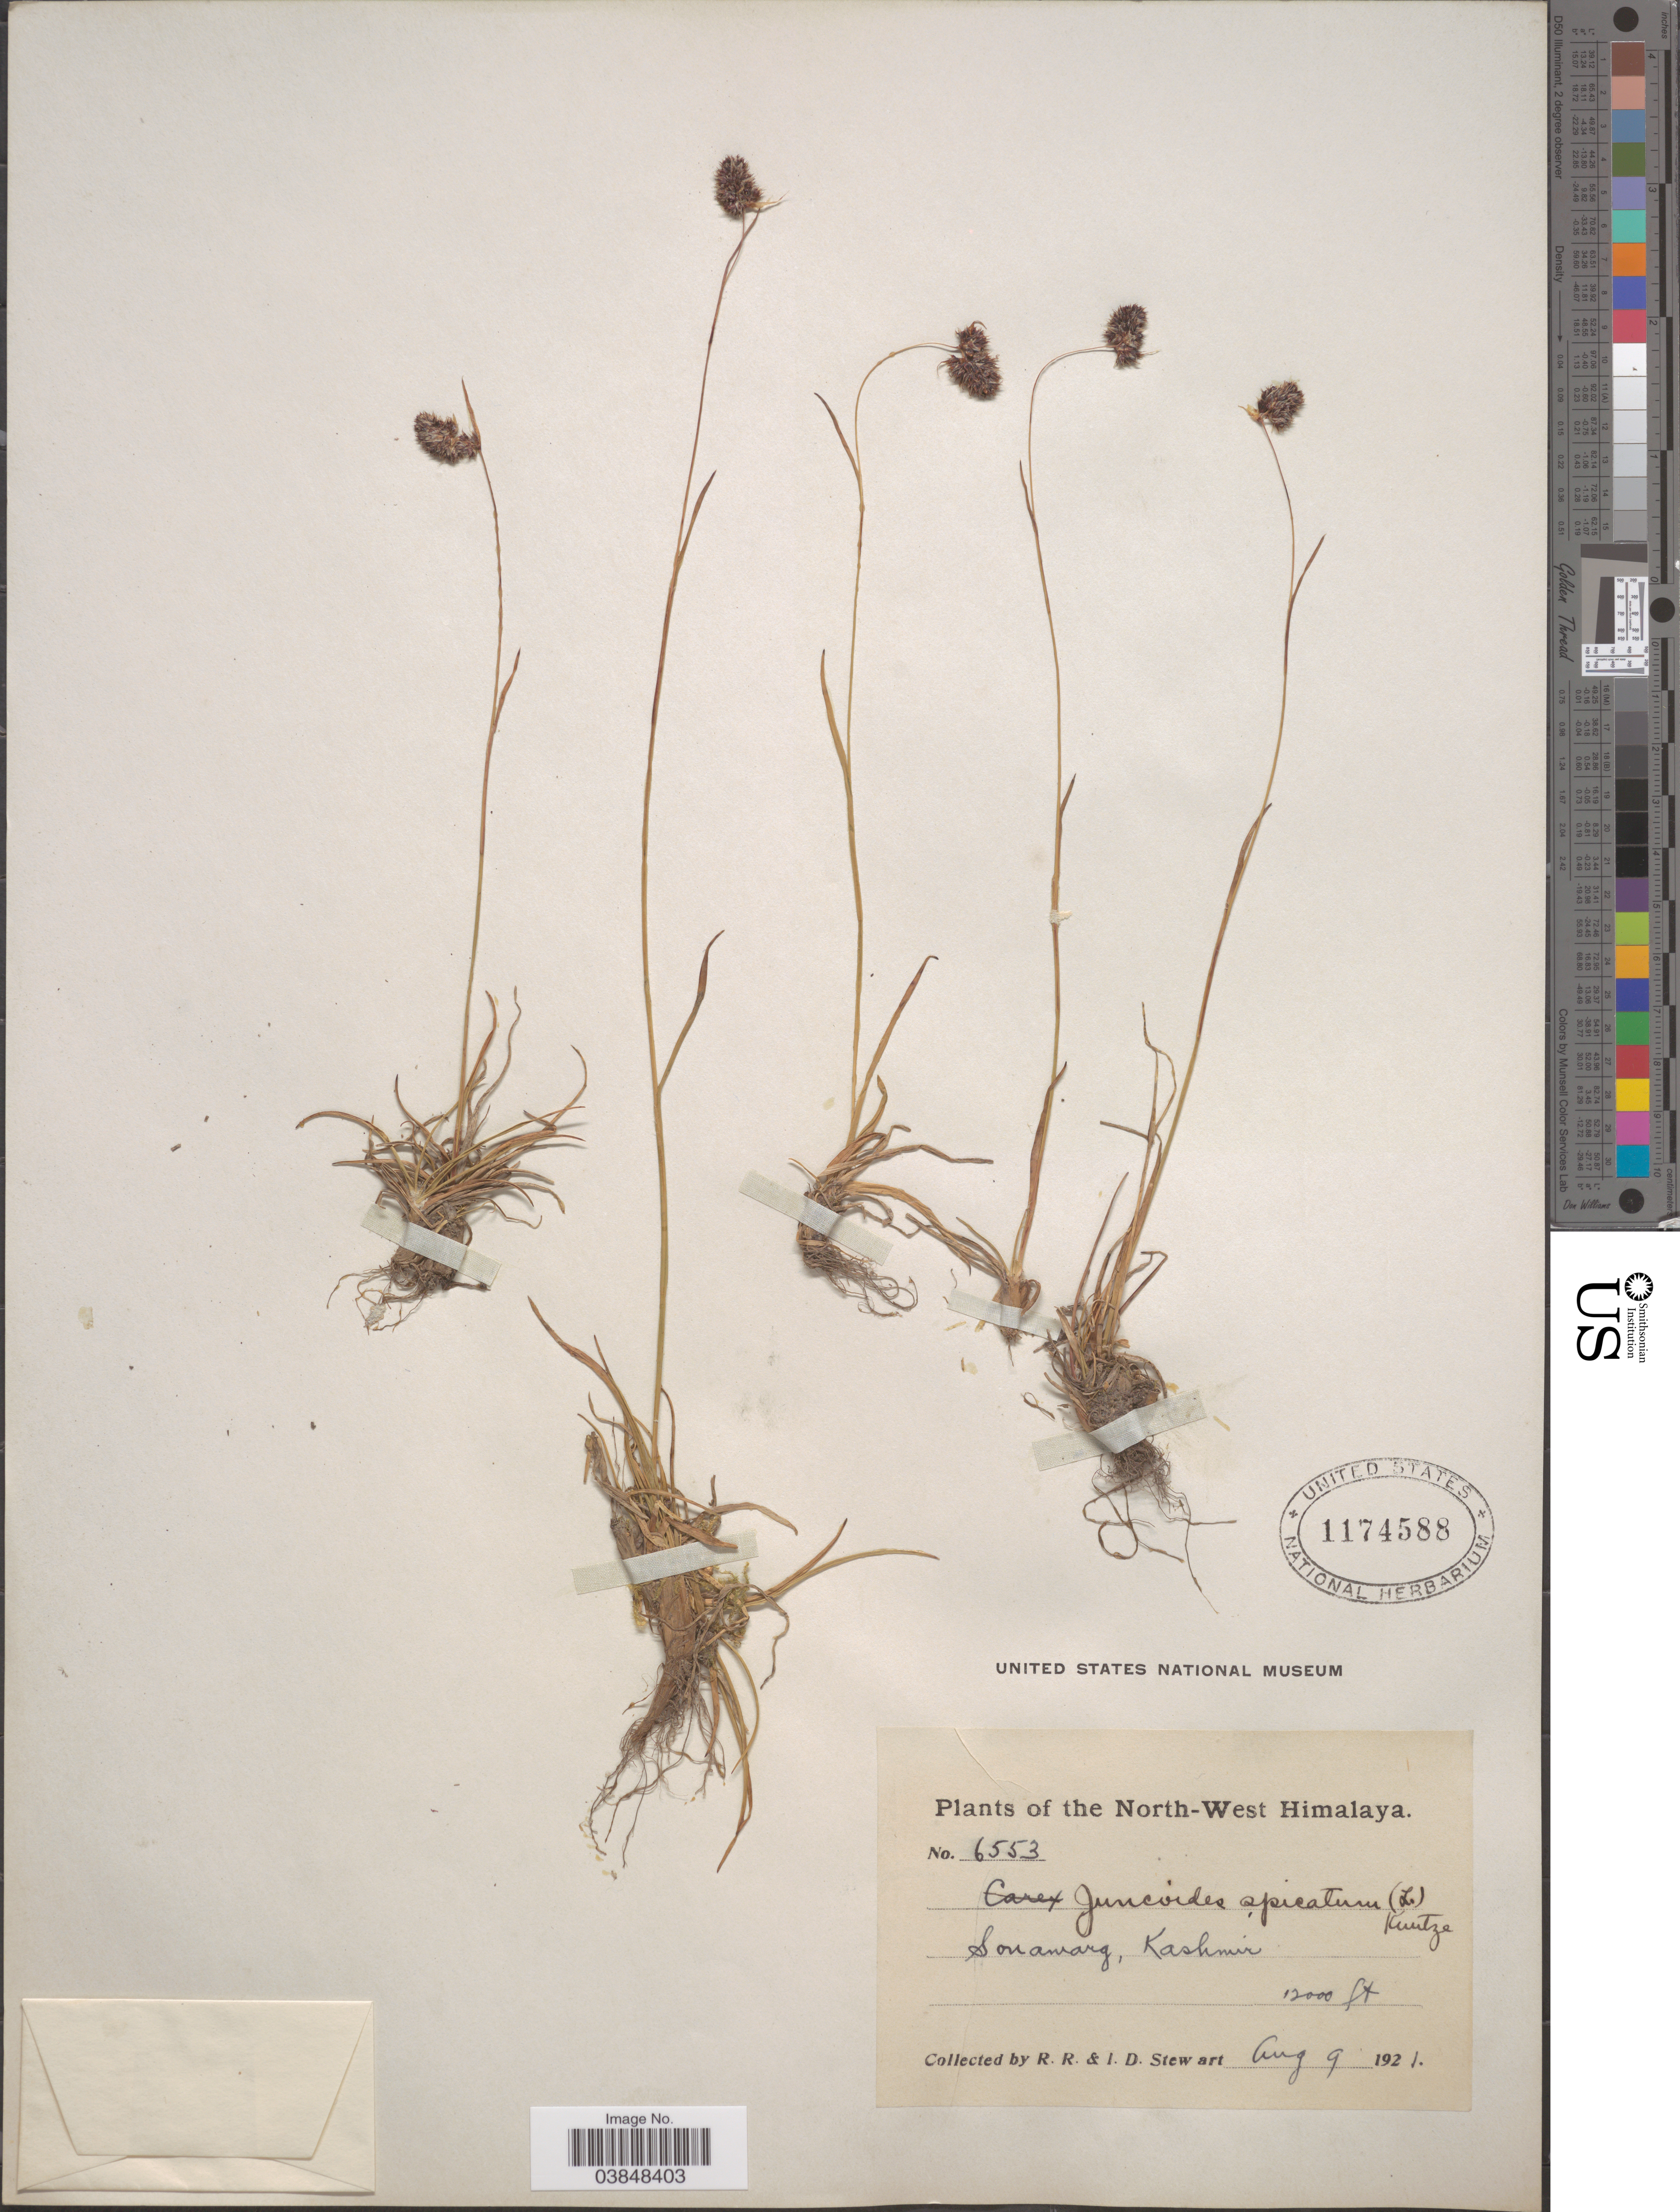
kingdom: Plantae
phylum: Tracheophyta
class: Liliopsida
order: Poales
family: Juncaceae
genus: Luzula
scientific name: Luzula spicata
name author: (L.) DC.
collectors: R. Stewart & I. Stewart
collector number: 6553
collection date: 1921-08-09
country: India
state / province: Jammu and Kashmir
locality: North-West Himalaya. Sonamarg, Kashmir.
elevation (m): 3658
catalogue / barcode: US 1174588